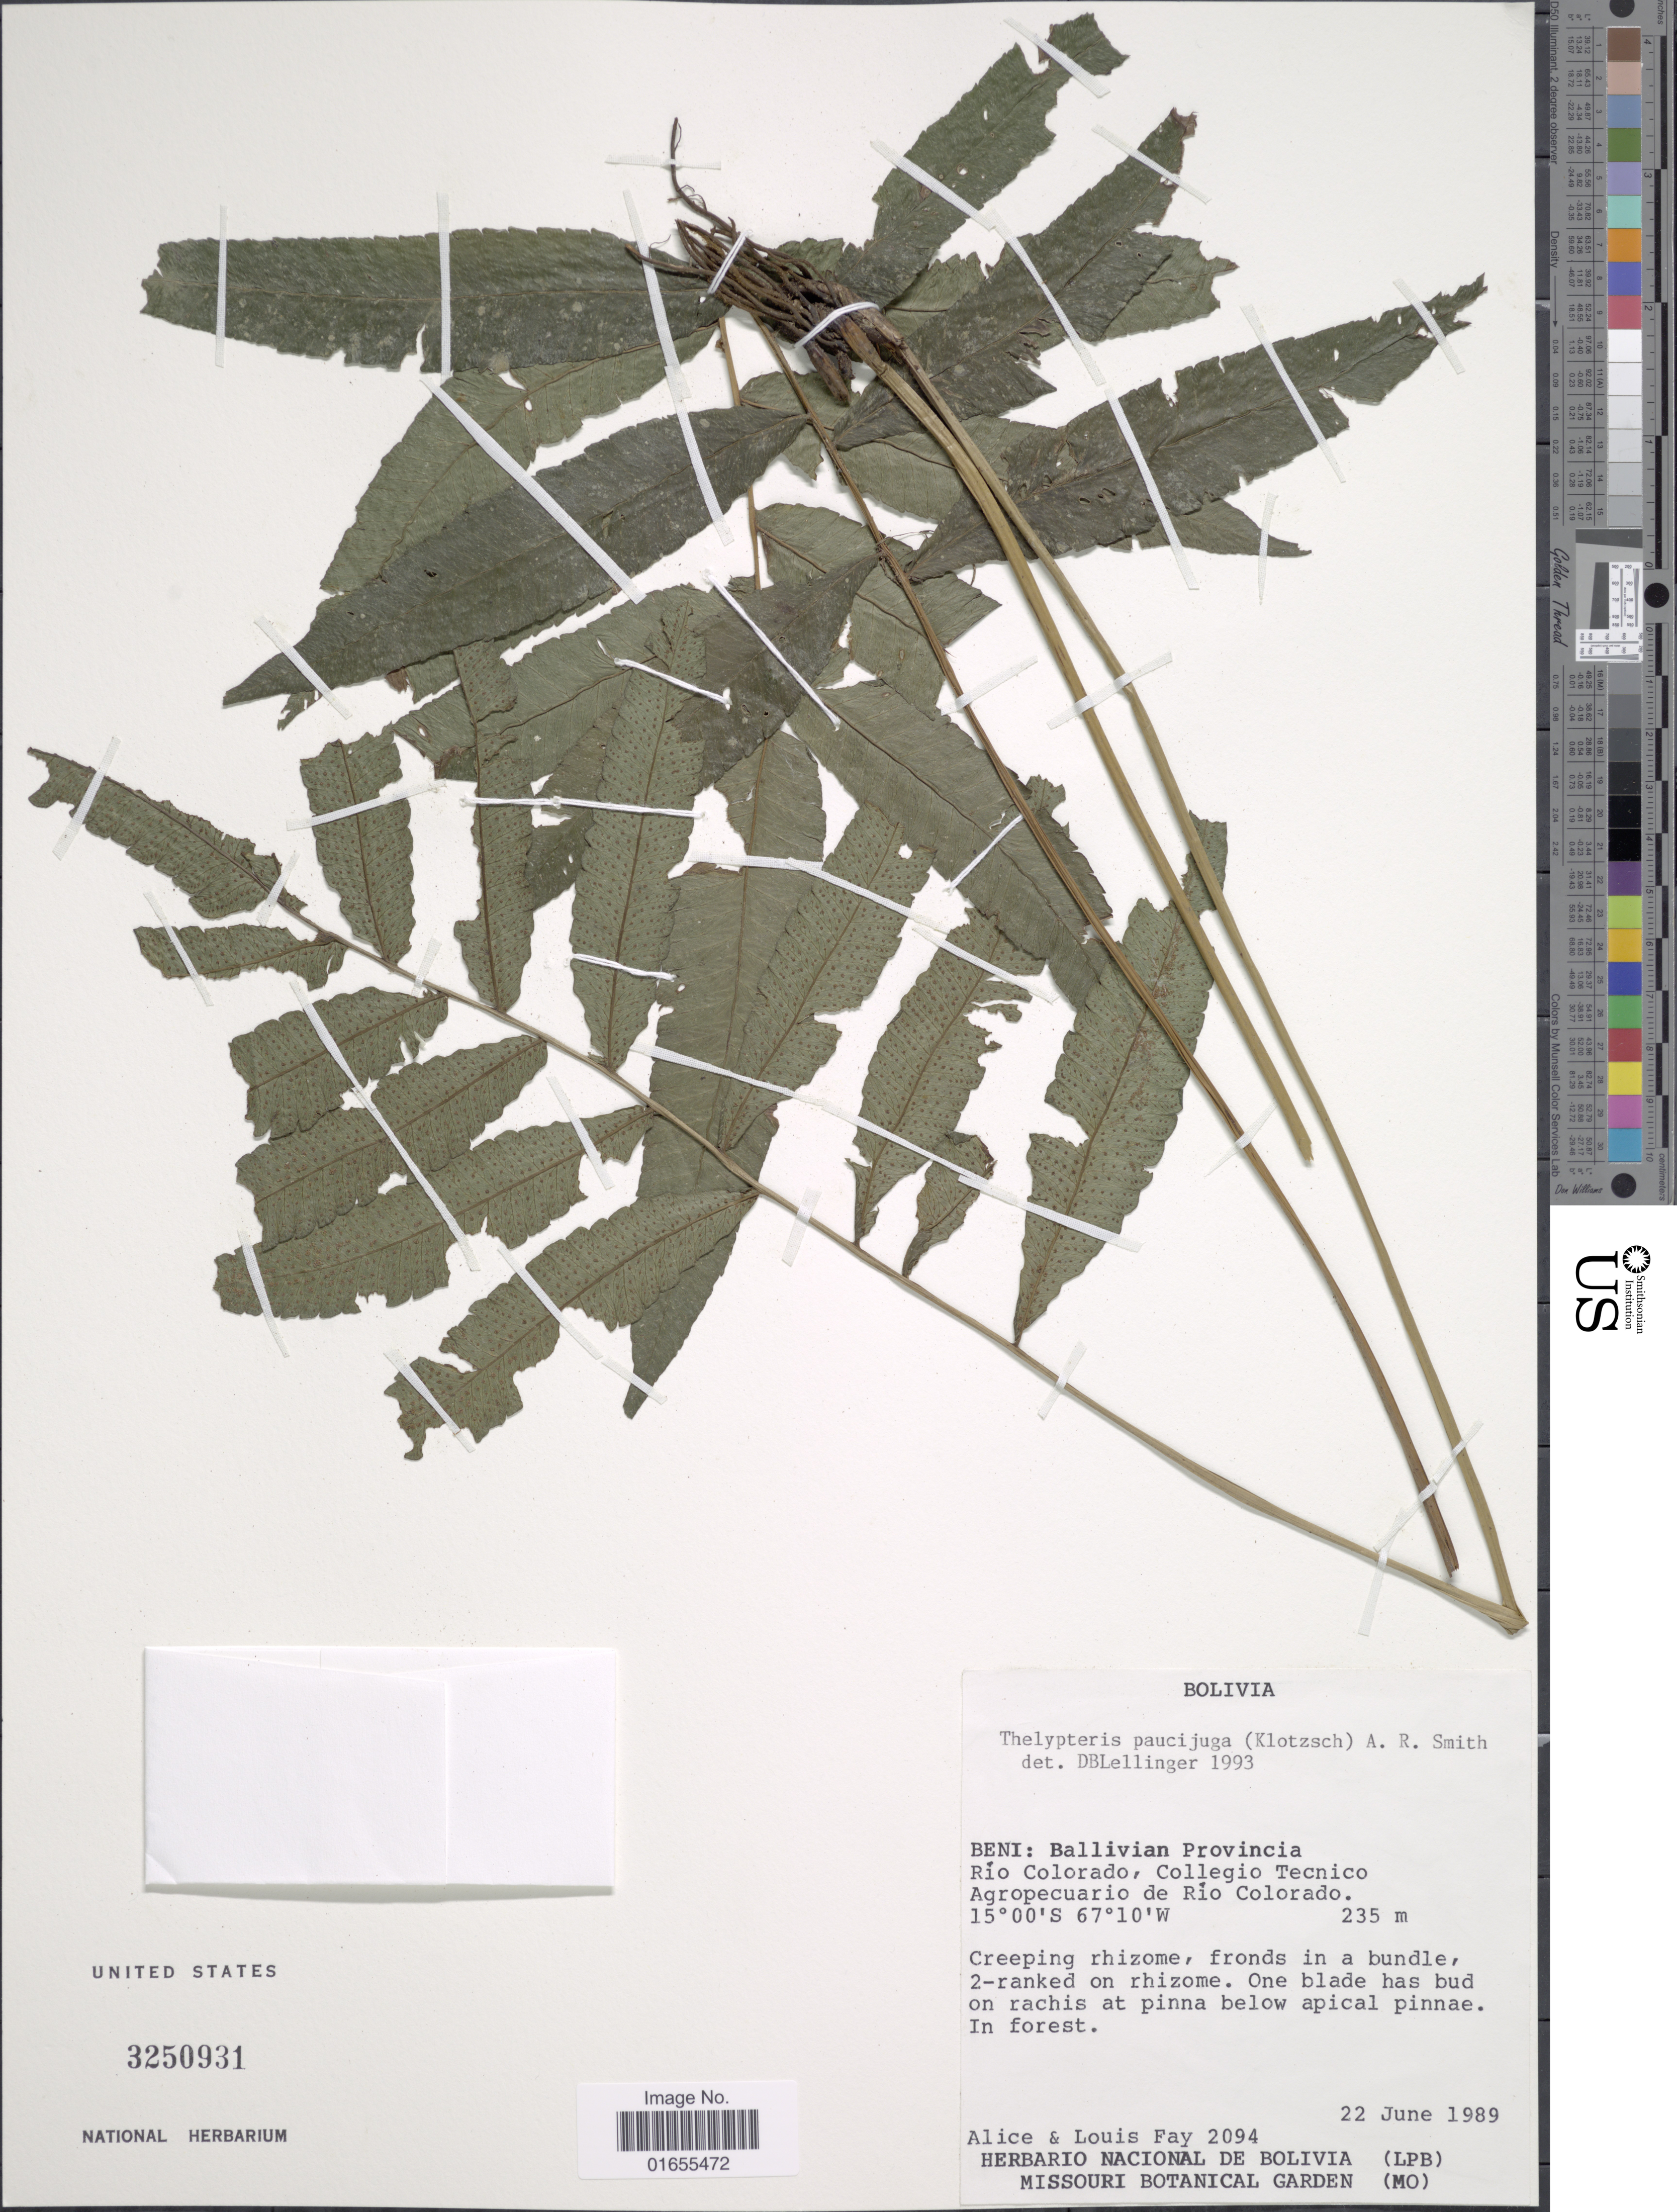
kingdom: Plantae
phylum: Tracheophyta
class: Polypodiopsida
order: Polypodiales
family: Thelypteridaceae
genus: Goniopteris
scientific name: Goniopteris paucijuga (Klotzsch) comb. nov., ined 2015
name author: (Klotzsch)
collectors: A. Fay & L. Fay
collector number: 2094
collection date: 1989-06-22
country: Bolivia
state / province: Beni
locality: Ballivian Provincia, Rio Colorado, Collegio Tecnico Agropecuario de Rio Colorado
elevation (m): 235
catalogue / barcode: US 3250931